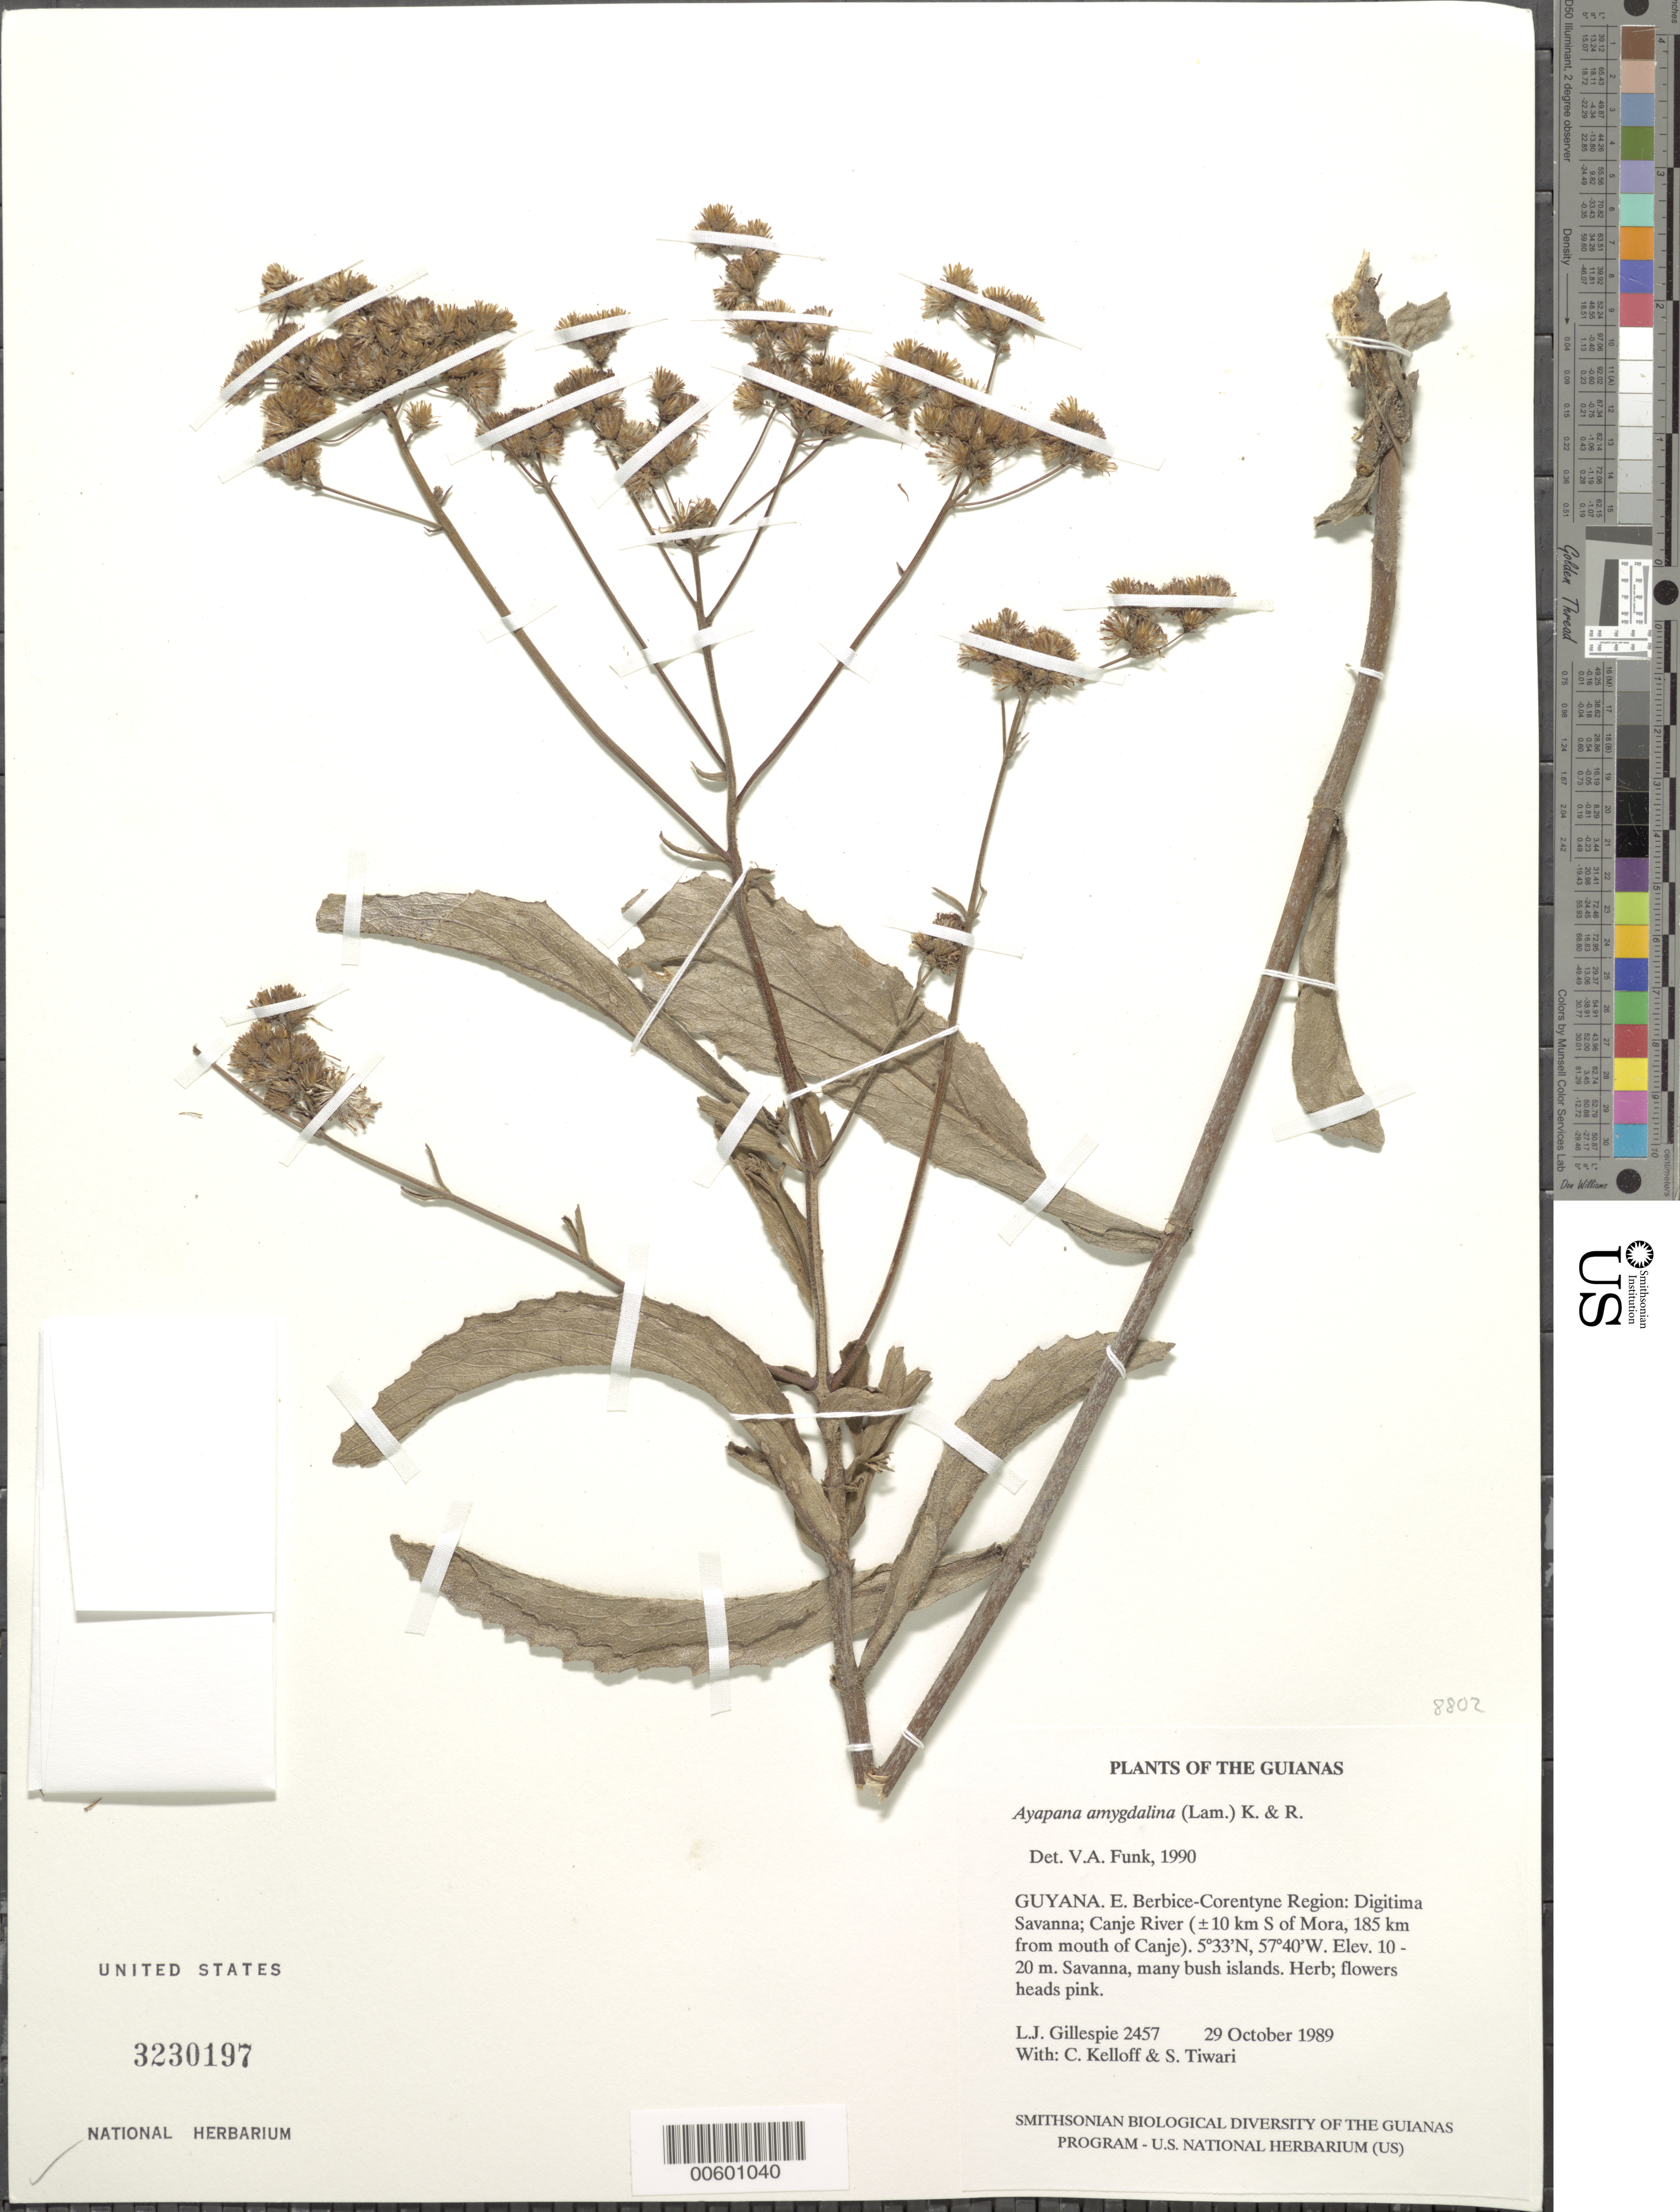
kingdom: Plantae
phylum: Tracheophyta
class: Magnoliopsida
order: Asterales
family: Asteraceae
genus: Ayapana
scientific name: Ayapana amygdalina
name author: (Lam.) R.M. King & H. Rob.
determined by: Funk, Vicki A., (BOT), Smithsonian Institution - National Museum of Natural History (UNITED STATES)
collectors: L. J. Gillespie, C. L. Kelloff & S. Tiwari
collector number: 2457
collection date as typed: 29 October 1989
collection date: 1989-10-29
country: Guyana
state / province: E. Berbice-Corentyne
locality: Digitima Savanna, Canje River ±20 km S of Mora, 185 km from mouth of Canje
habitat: Savanna, many bush islands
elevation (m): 10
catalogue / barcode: US 3230197